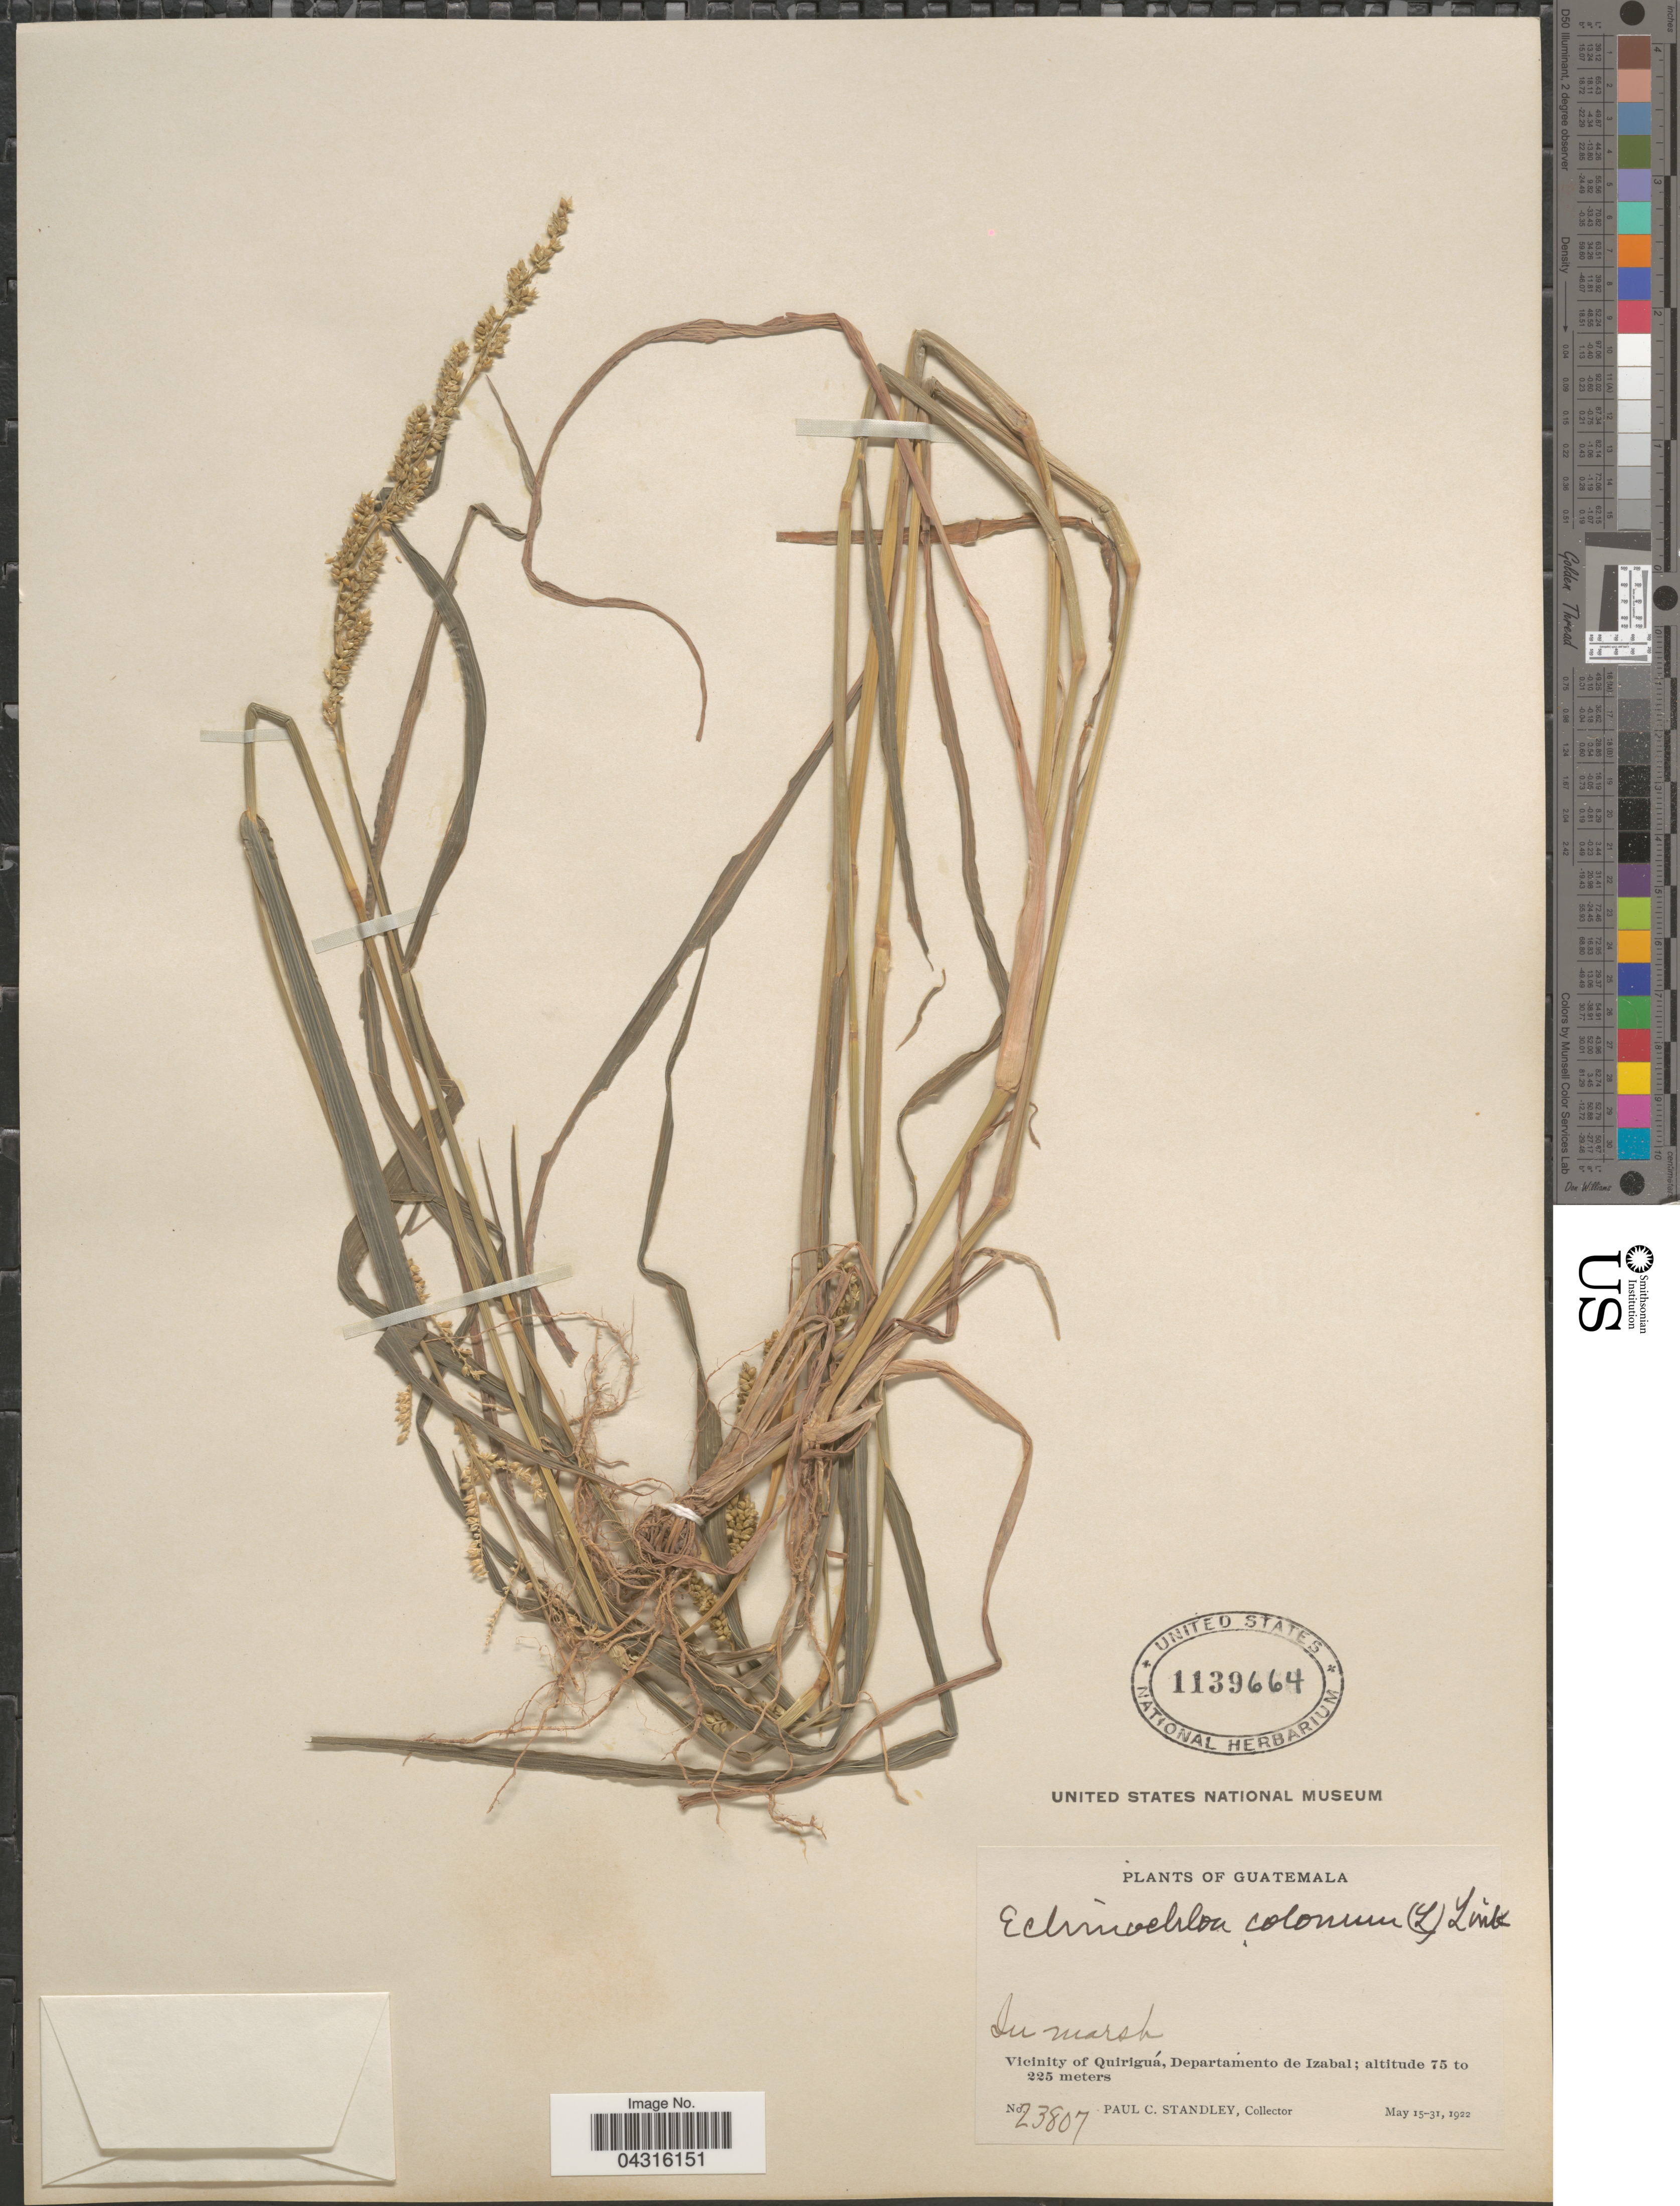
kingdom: Plantae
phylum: Tracheophyta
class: Liliopsida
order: Poales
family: Poaceae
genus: Echinochloa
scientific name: Echinochloa colona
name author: (L.) Link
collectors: P. C. Standley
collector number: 23807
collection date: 1922-05-15/1922-05-31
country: Guatemala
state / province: Guatemala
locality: Vicinity of Quirigua, Departamento de Izabal.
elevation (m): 75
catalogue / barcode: US 1139664